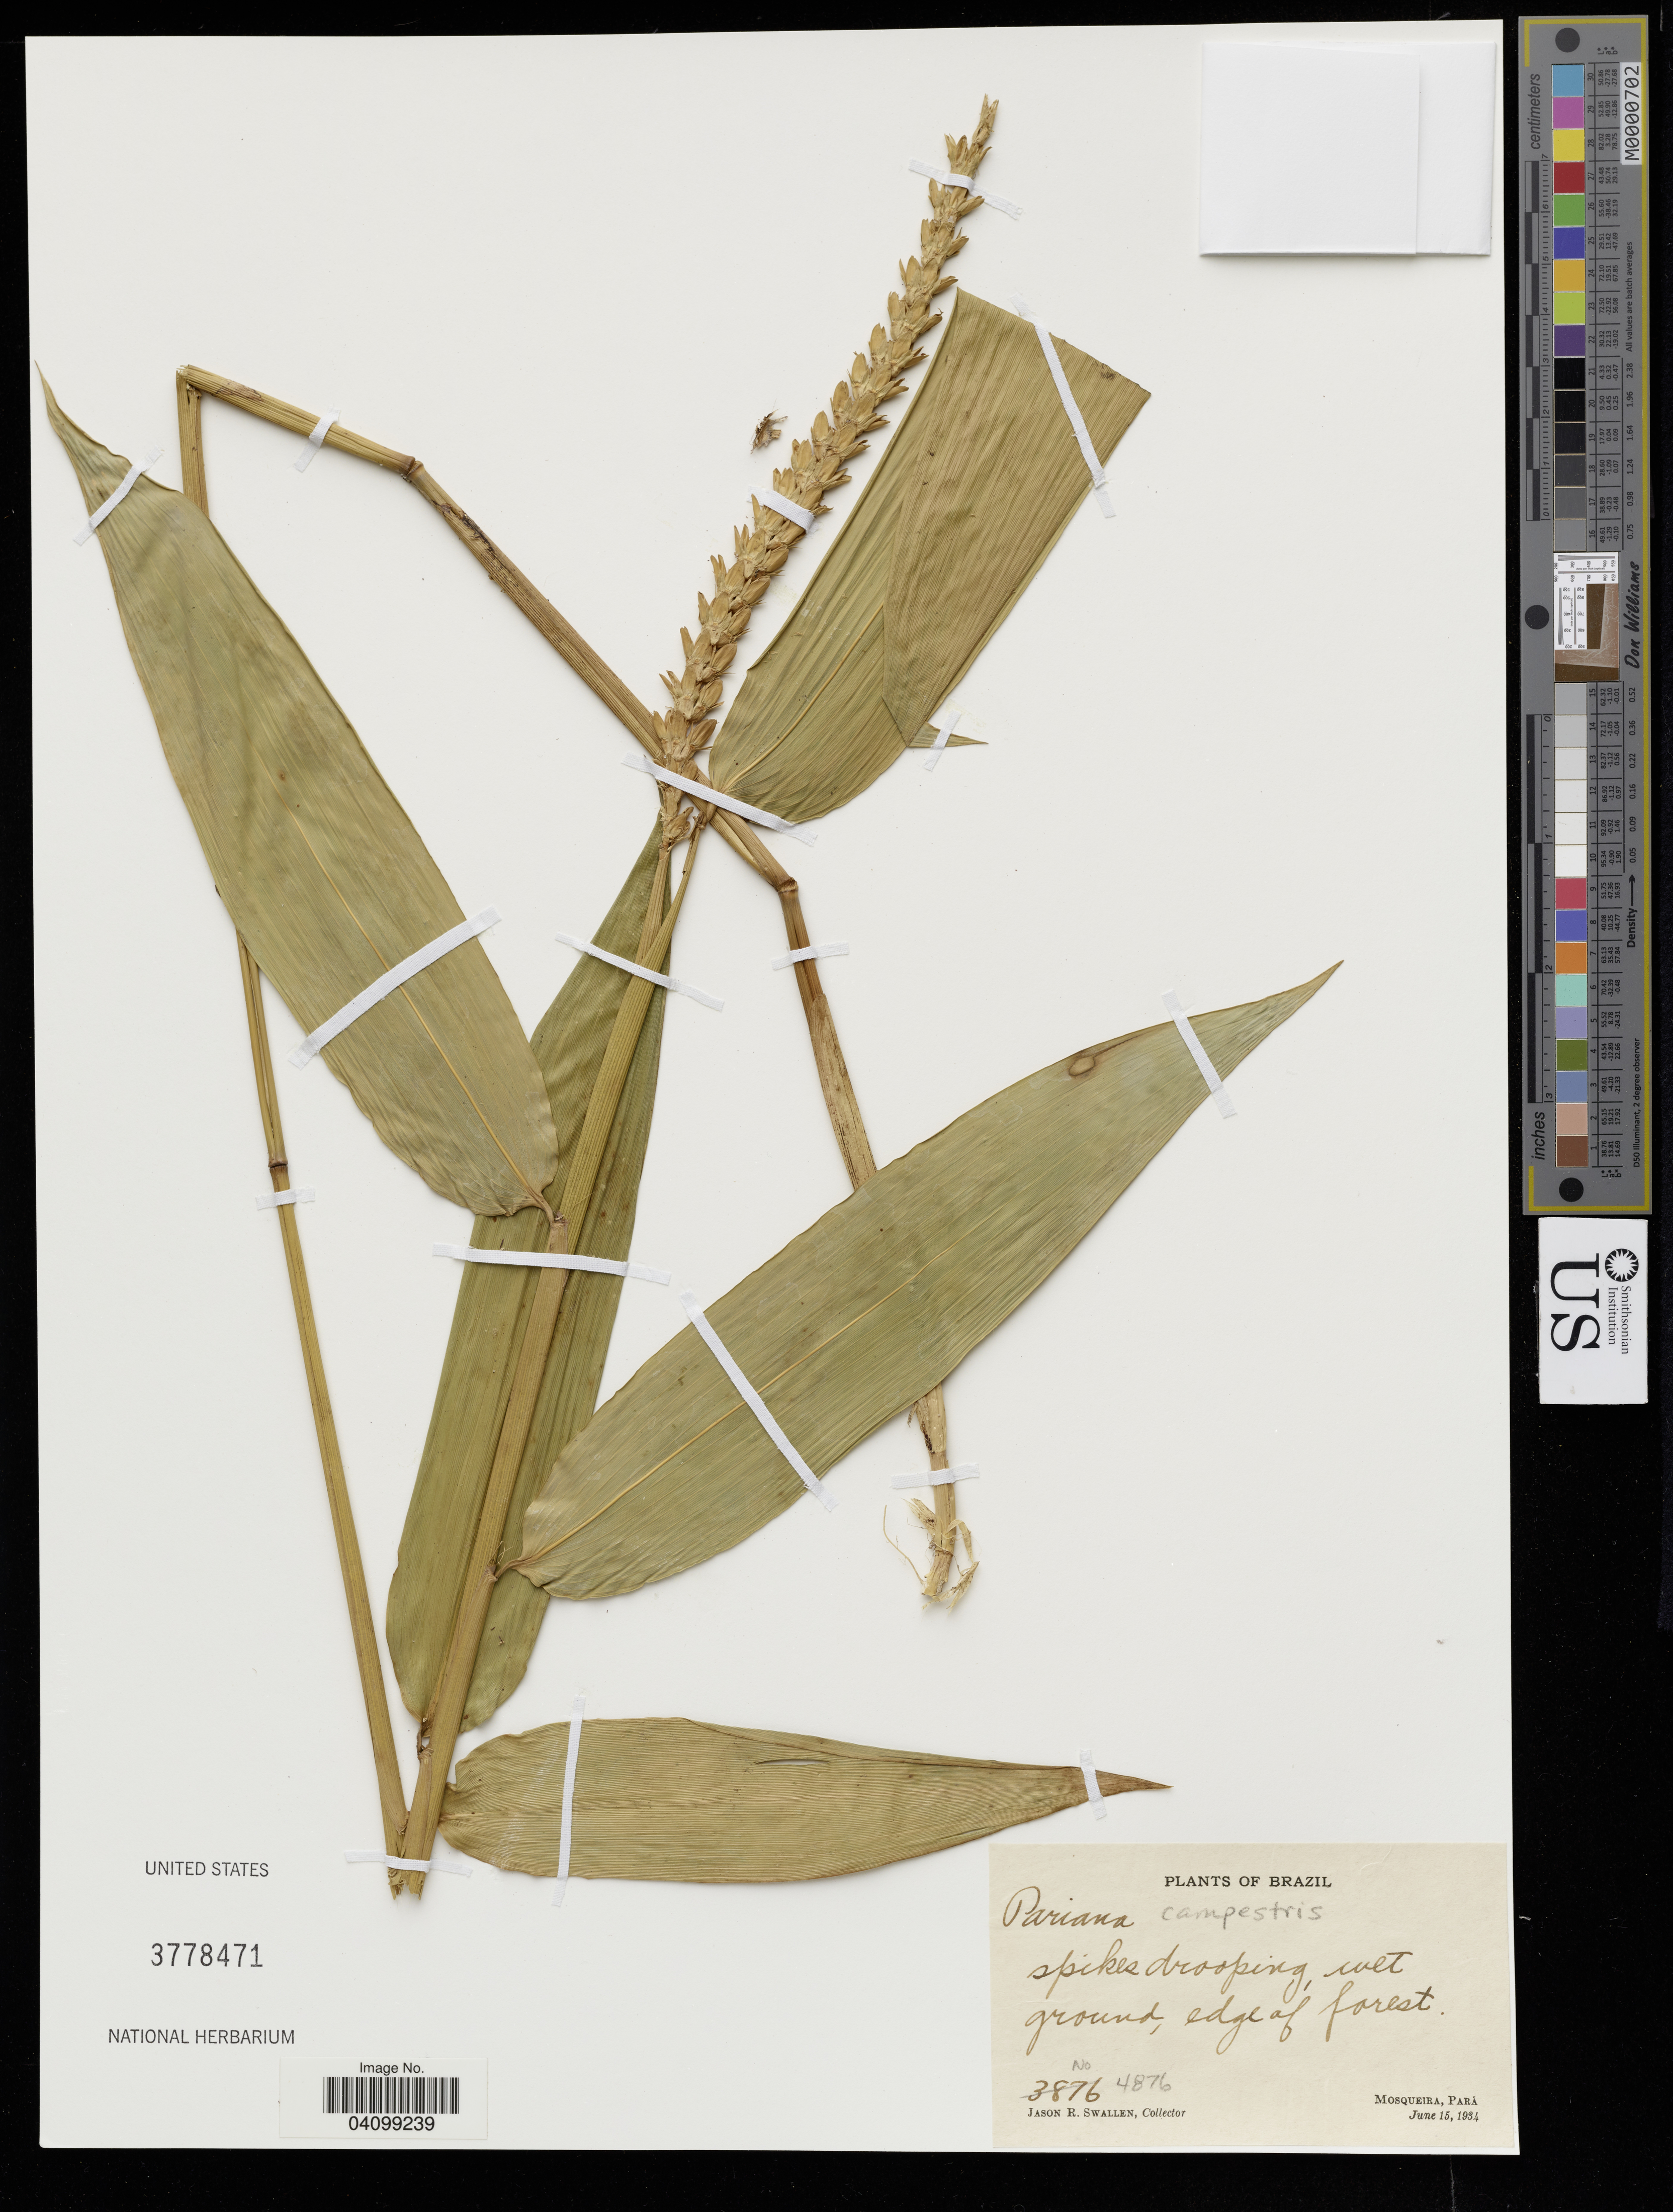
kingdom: Plantae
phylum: Tracheophyta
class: Liliopsida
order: Poales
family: Poaceae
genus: Pariana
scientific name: Pariana campestris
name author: Aubl.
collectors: J. R. Swallen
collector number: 4876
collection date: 1934-06-15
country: Brazil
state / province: Pará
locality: Mosqueira.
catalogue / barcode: US 3778471